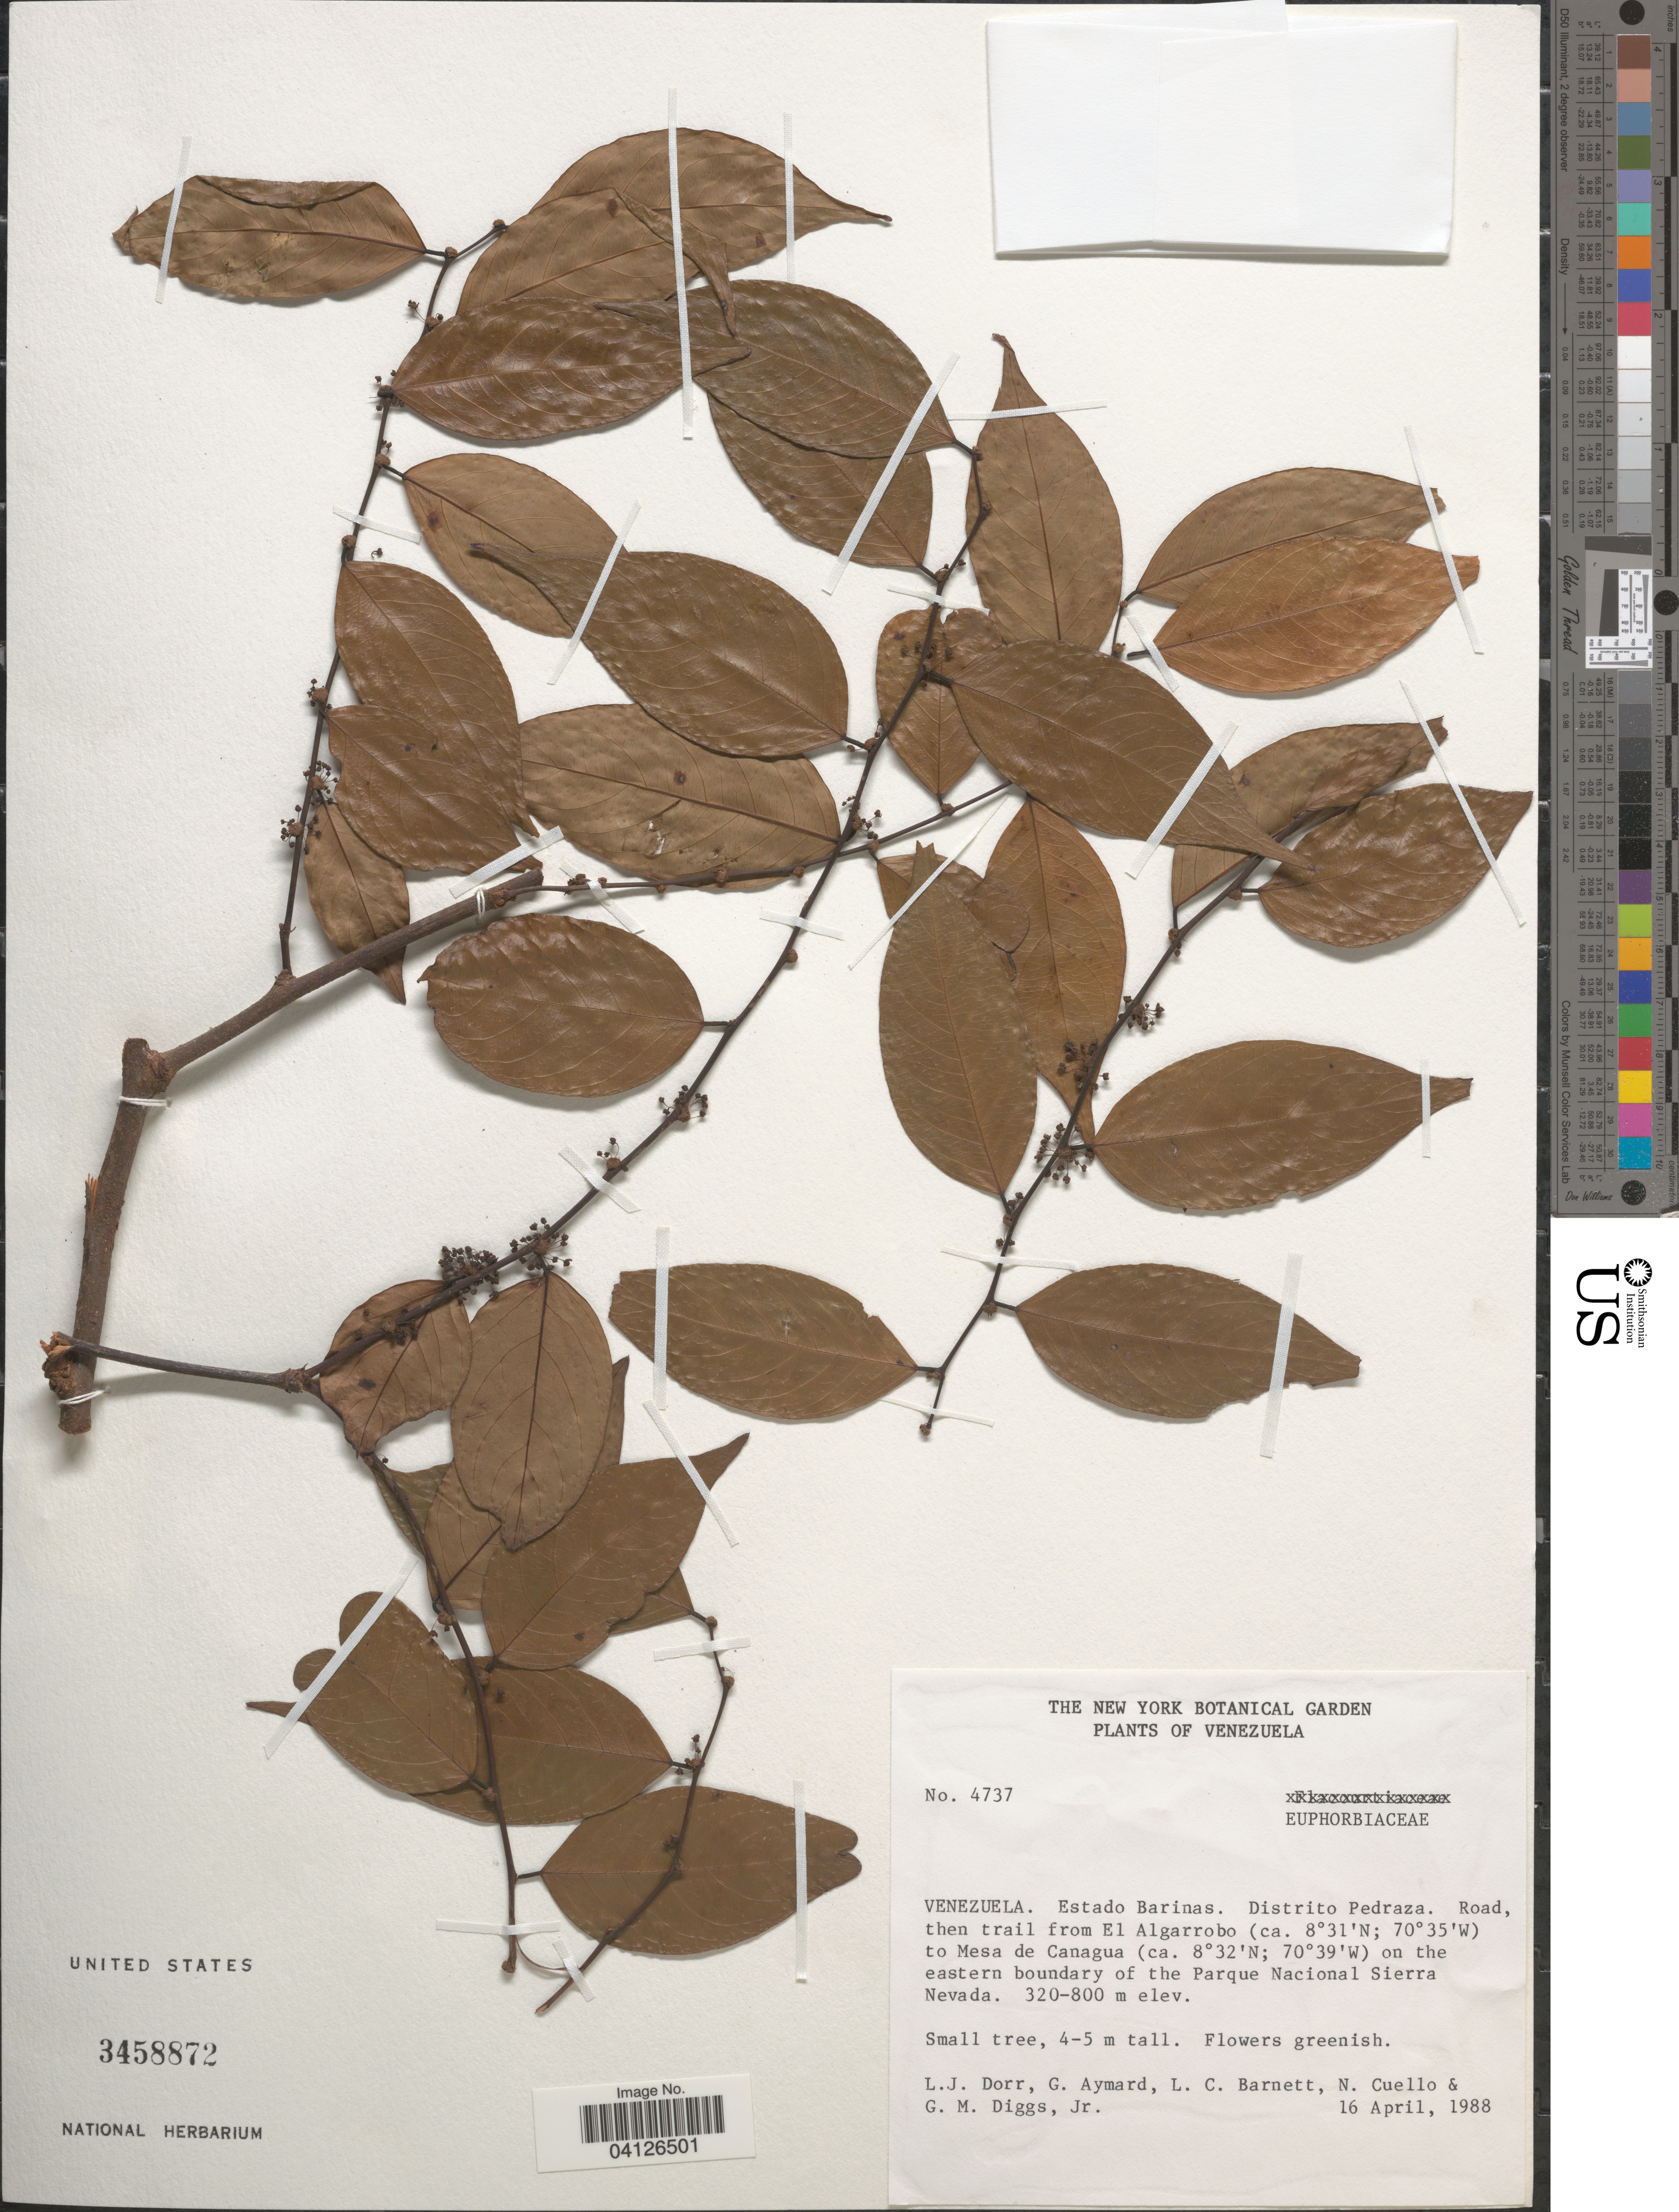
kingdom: Plantae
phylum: Tracheophyta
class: Magnoliopsida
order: Malpighiales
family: Euphorbiaceae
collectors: L. J. Dorr, G. A. Aymard, L. C. Barnett, N. L. Cuello & G. Diggs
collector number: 4737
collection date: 1988-04-16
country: Venezuela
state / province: Barinas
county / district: Pedraza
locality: Road then trail from El Algarrobo to Mesa de Canagua on the eastern boundary of the Parque Nacional Sierra Nevada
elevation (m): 320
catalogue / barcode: US 3458872